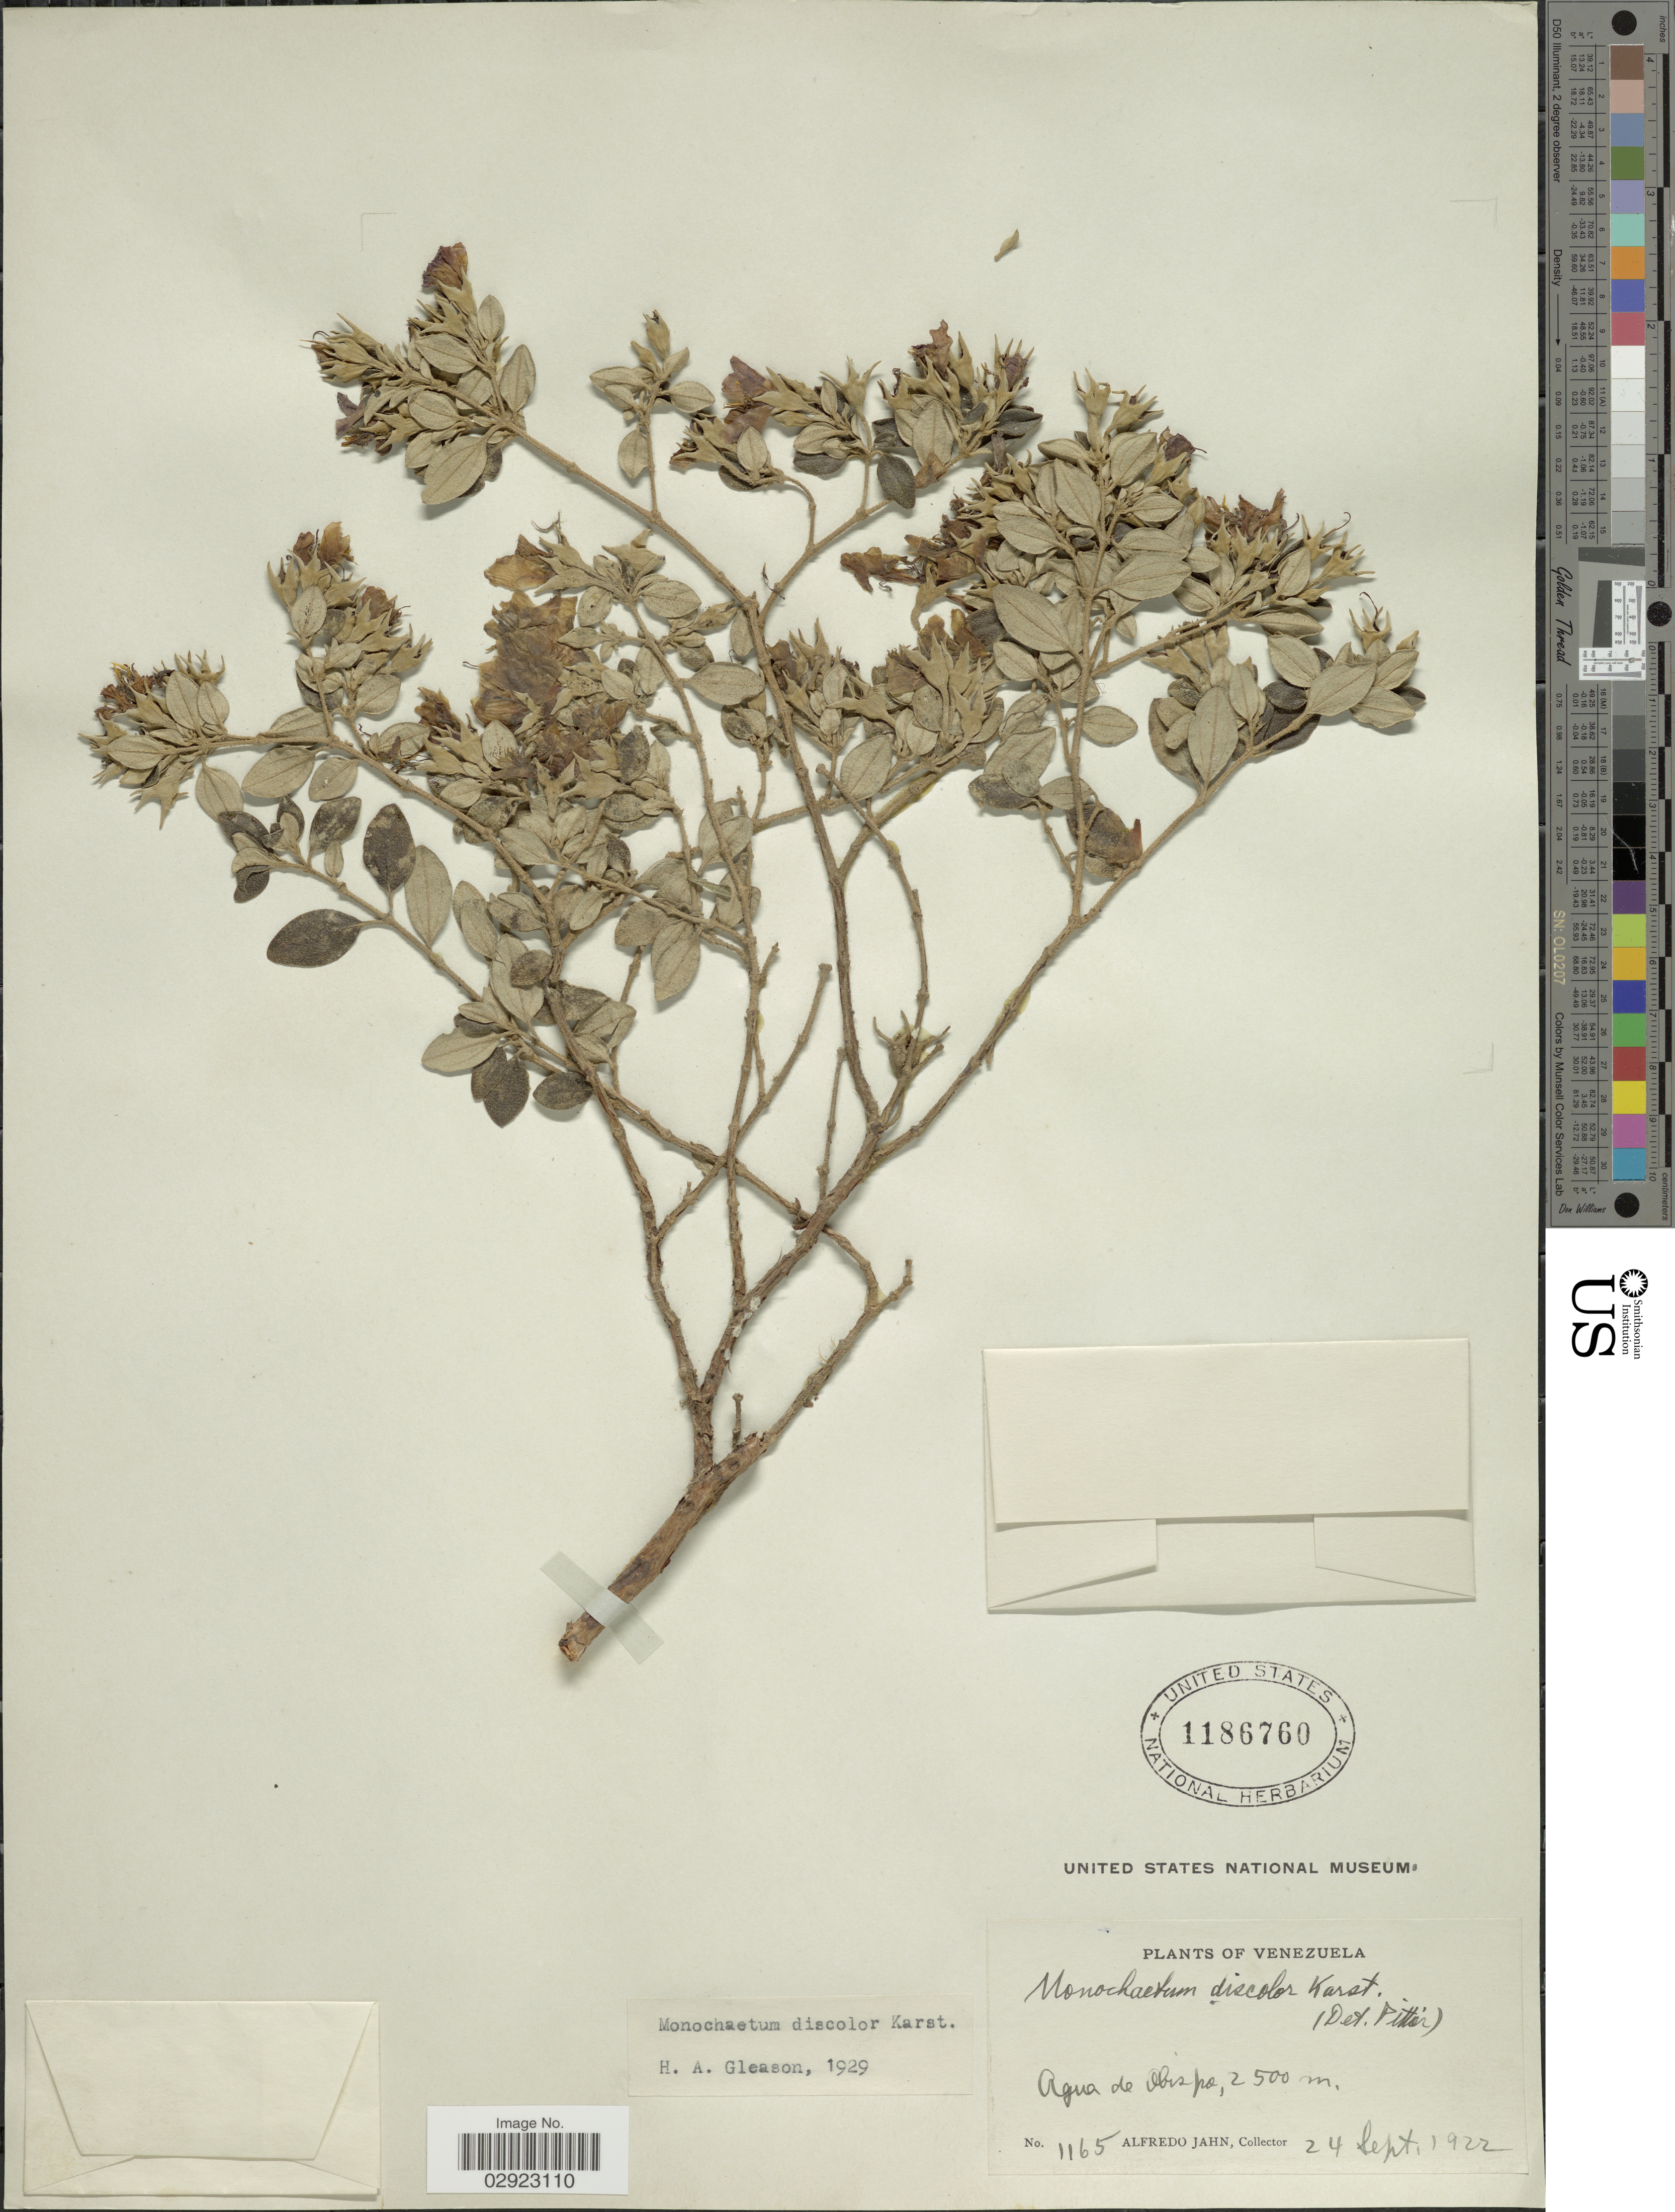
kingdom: Plantae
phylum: Tracheophyta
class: Magnoliopsida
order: Myrtales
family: Melastomataceae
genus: Monochaetum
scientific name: Monochaetum discolor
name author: (Triana) H. Karst.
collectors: A. Jahn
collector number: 1165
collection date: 1922-09-24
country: Venezuela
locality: Agua de Obispo.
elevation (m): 2500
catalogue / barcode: US 1186760